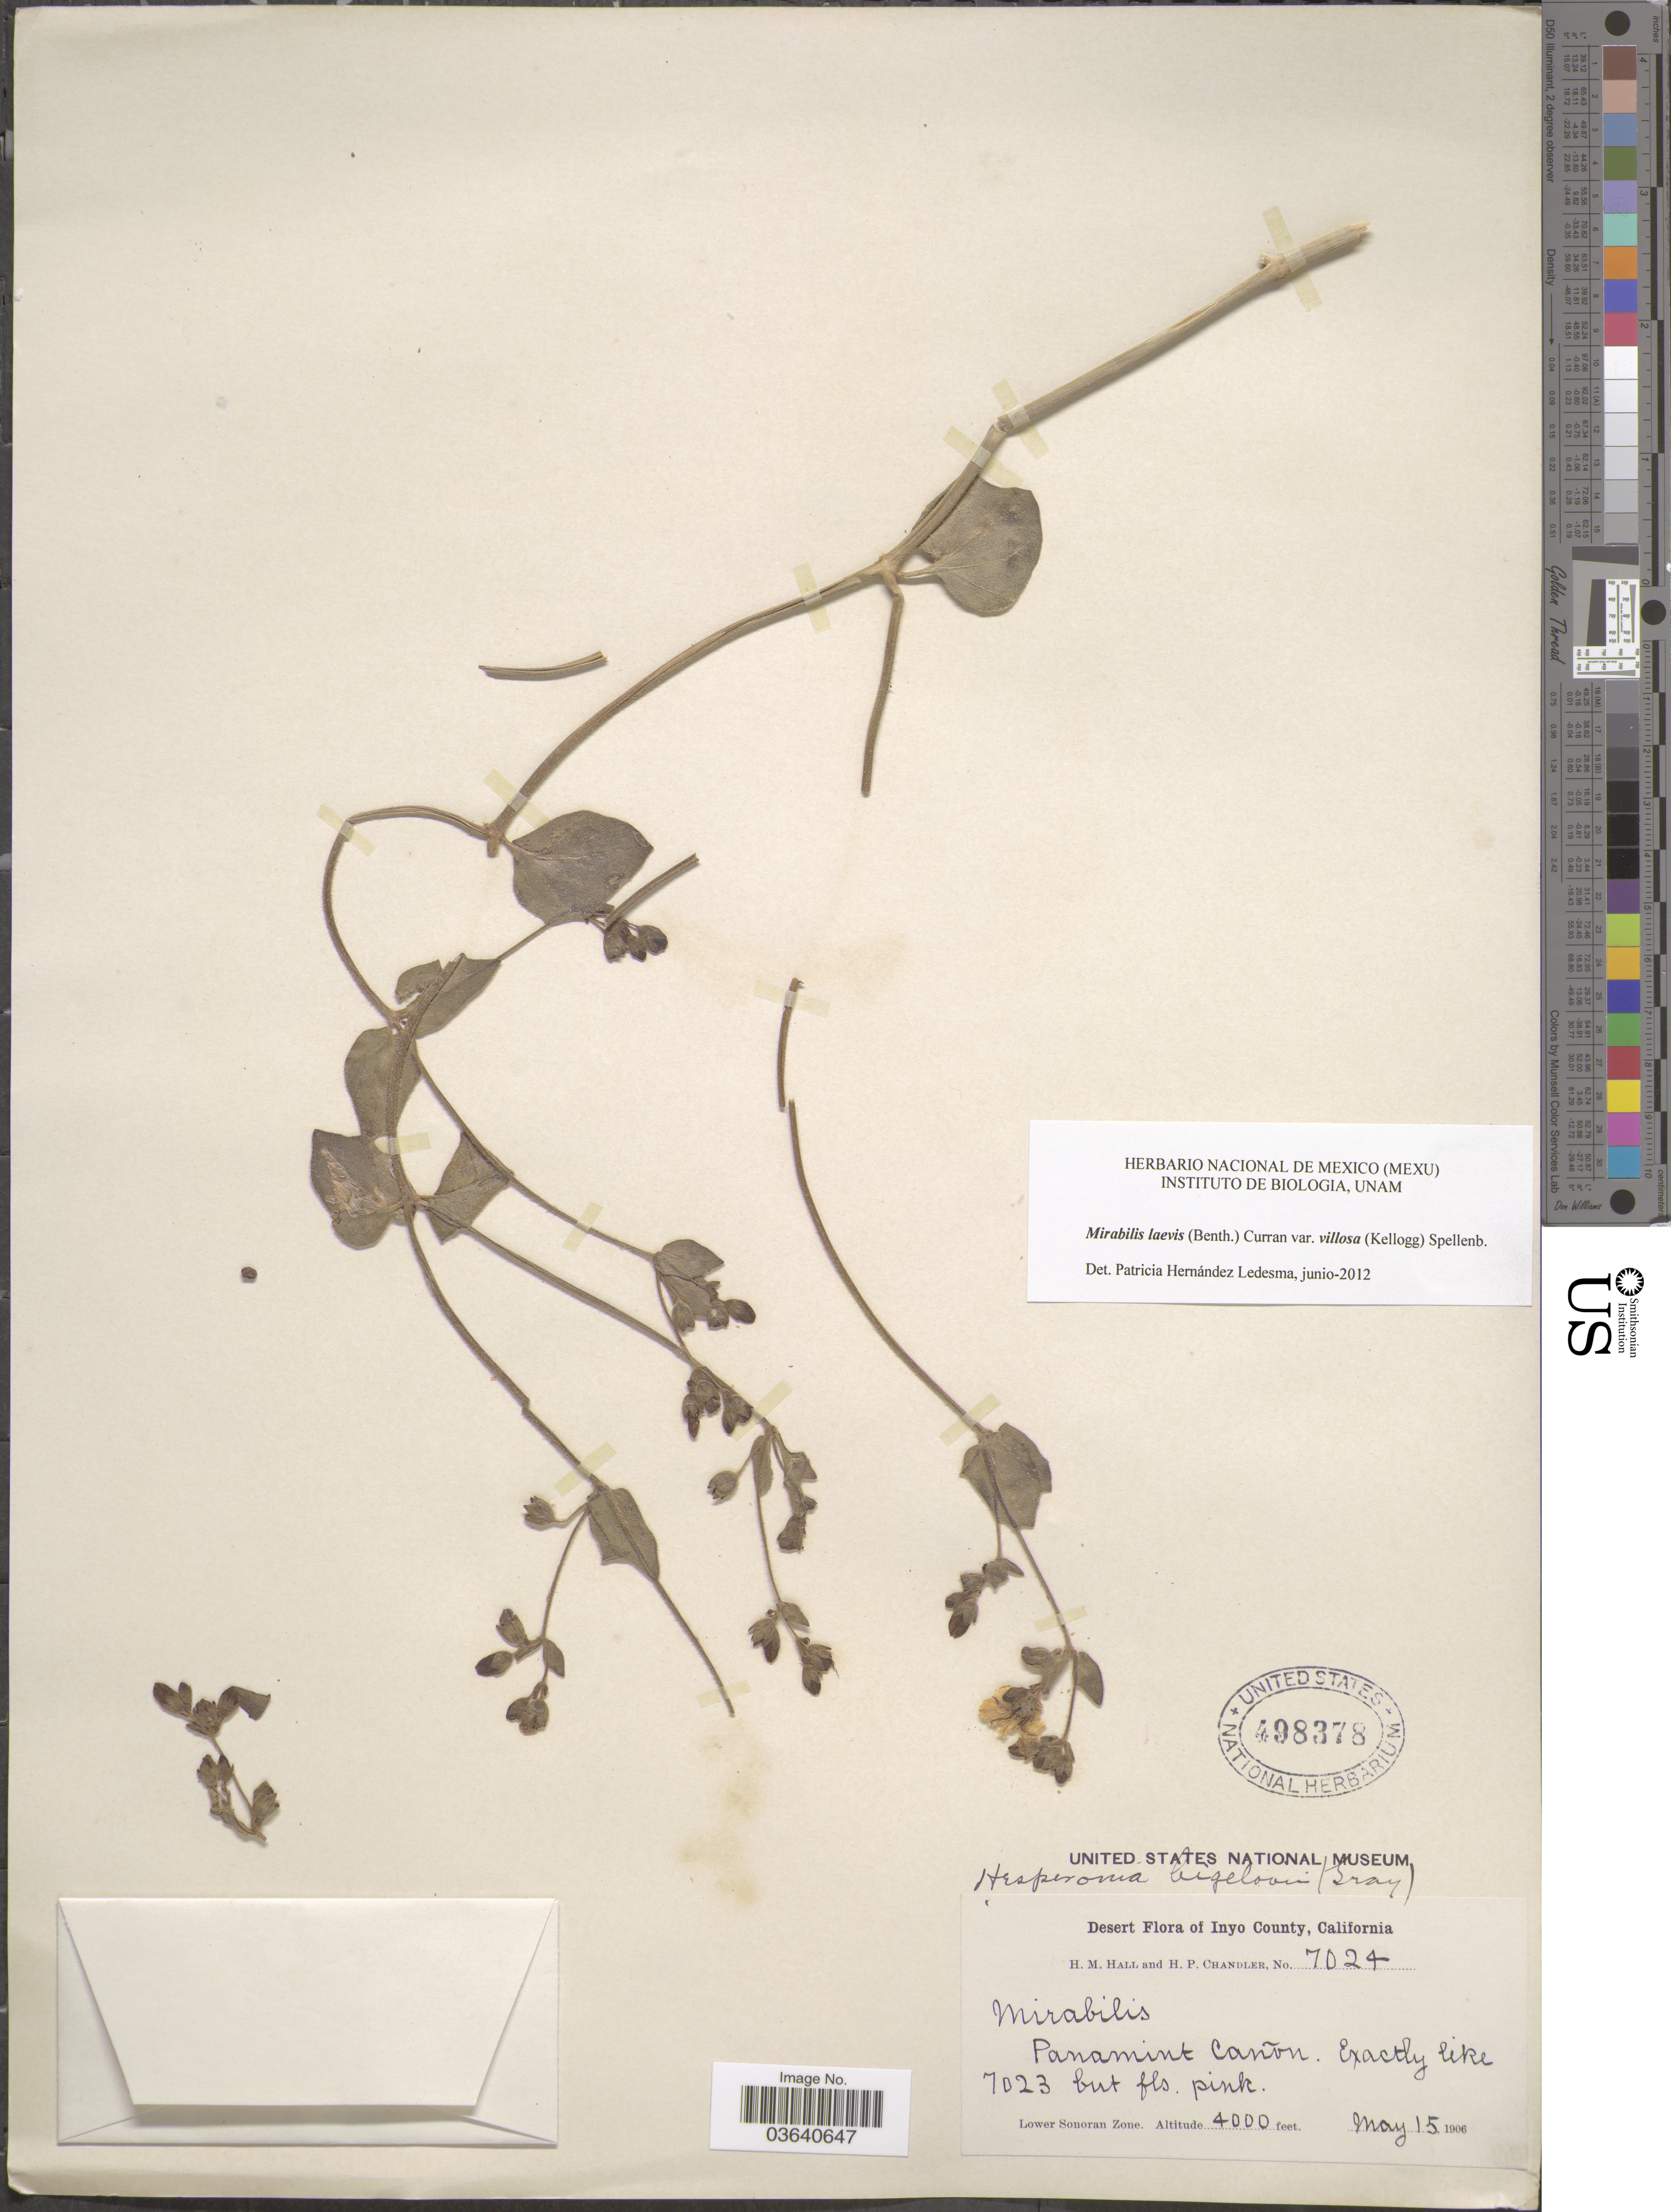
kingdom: Plantae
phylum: Tracheophyta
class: Magnoliopsida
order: Caryophyllales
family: Nyctaginaceae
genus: Mirabilis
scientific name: Mirabilis laevis var. villosa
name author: (Kellogg) Spellenb.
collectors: H. M. Hall & H. Chandler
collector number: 7024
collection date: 1906-05-15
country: United States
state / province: California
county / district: Inyo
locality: Inyo County. Panamint Cañon. Lower Sonoran Zone.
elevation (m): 1219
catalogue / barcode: US 498378